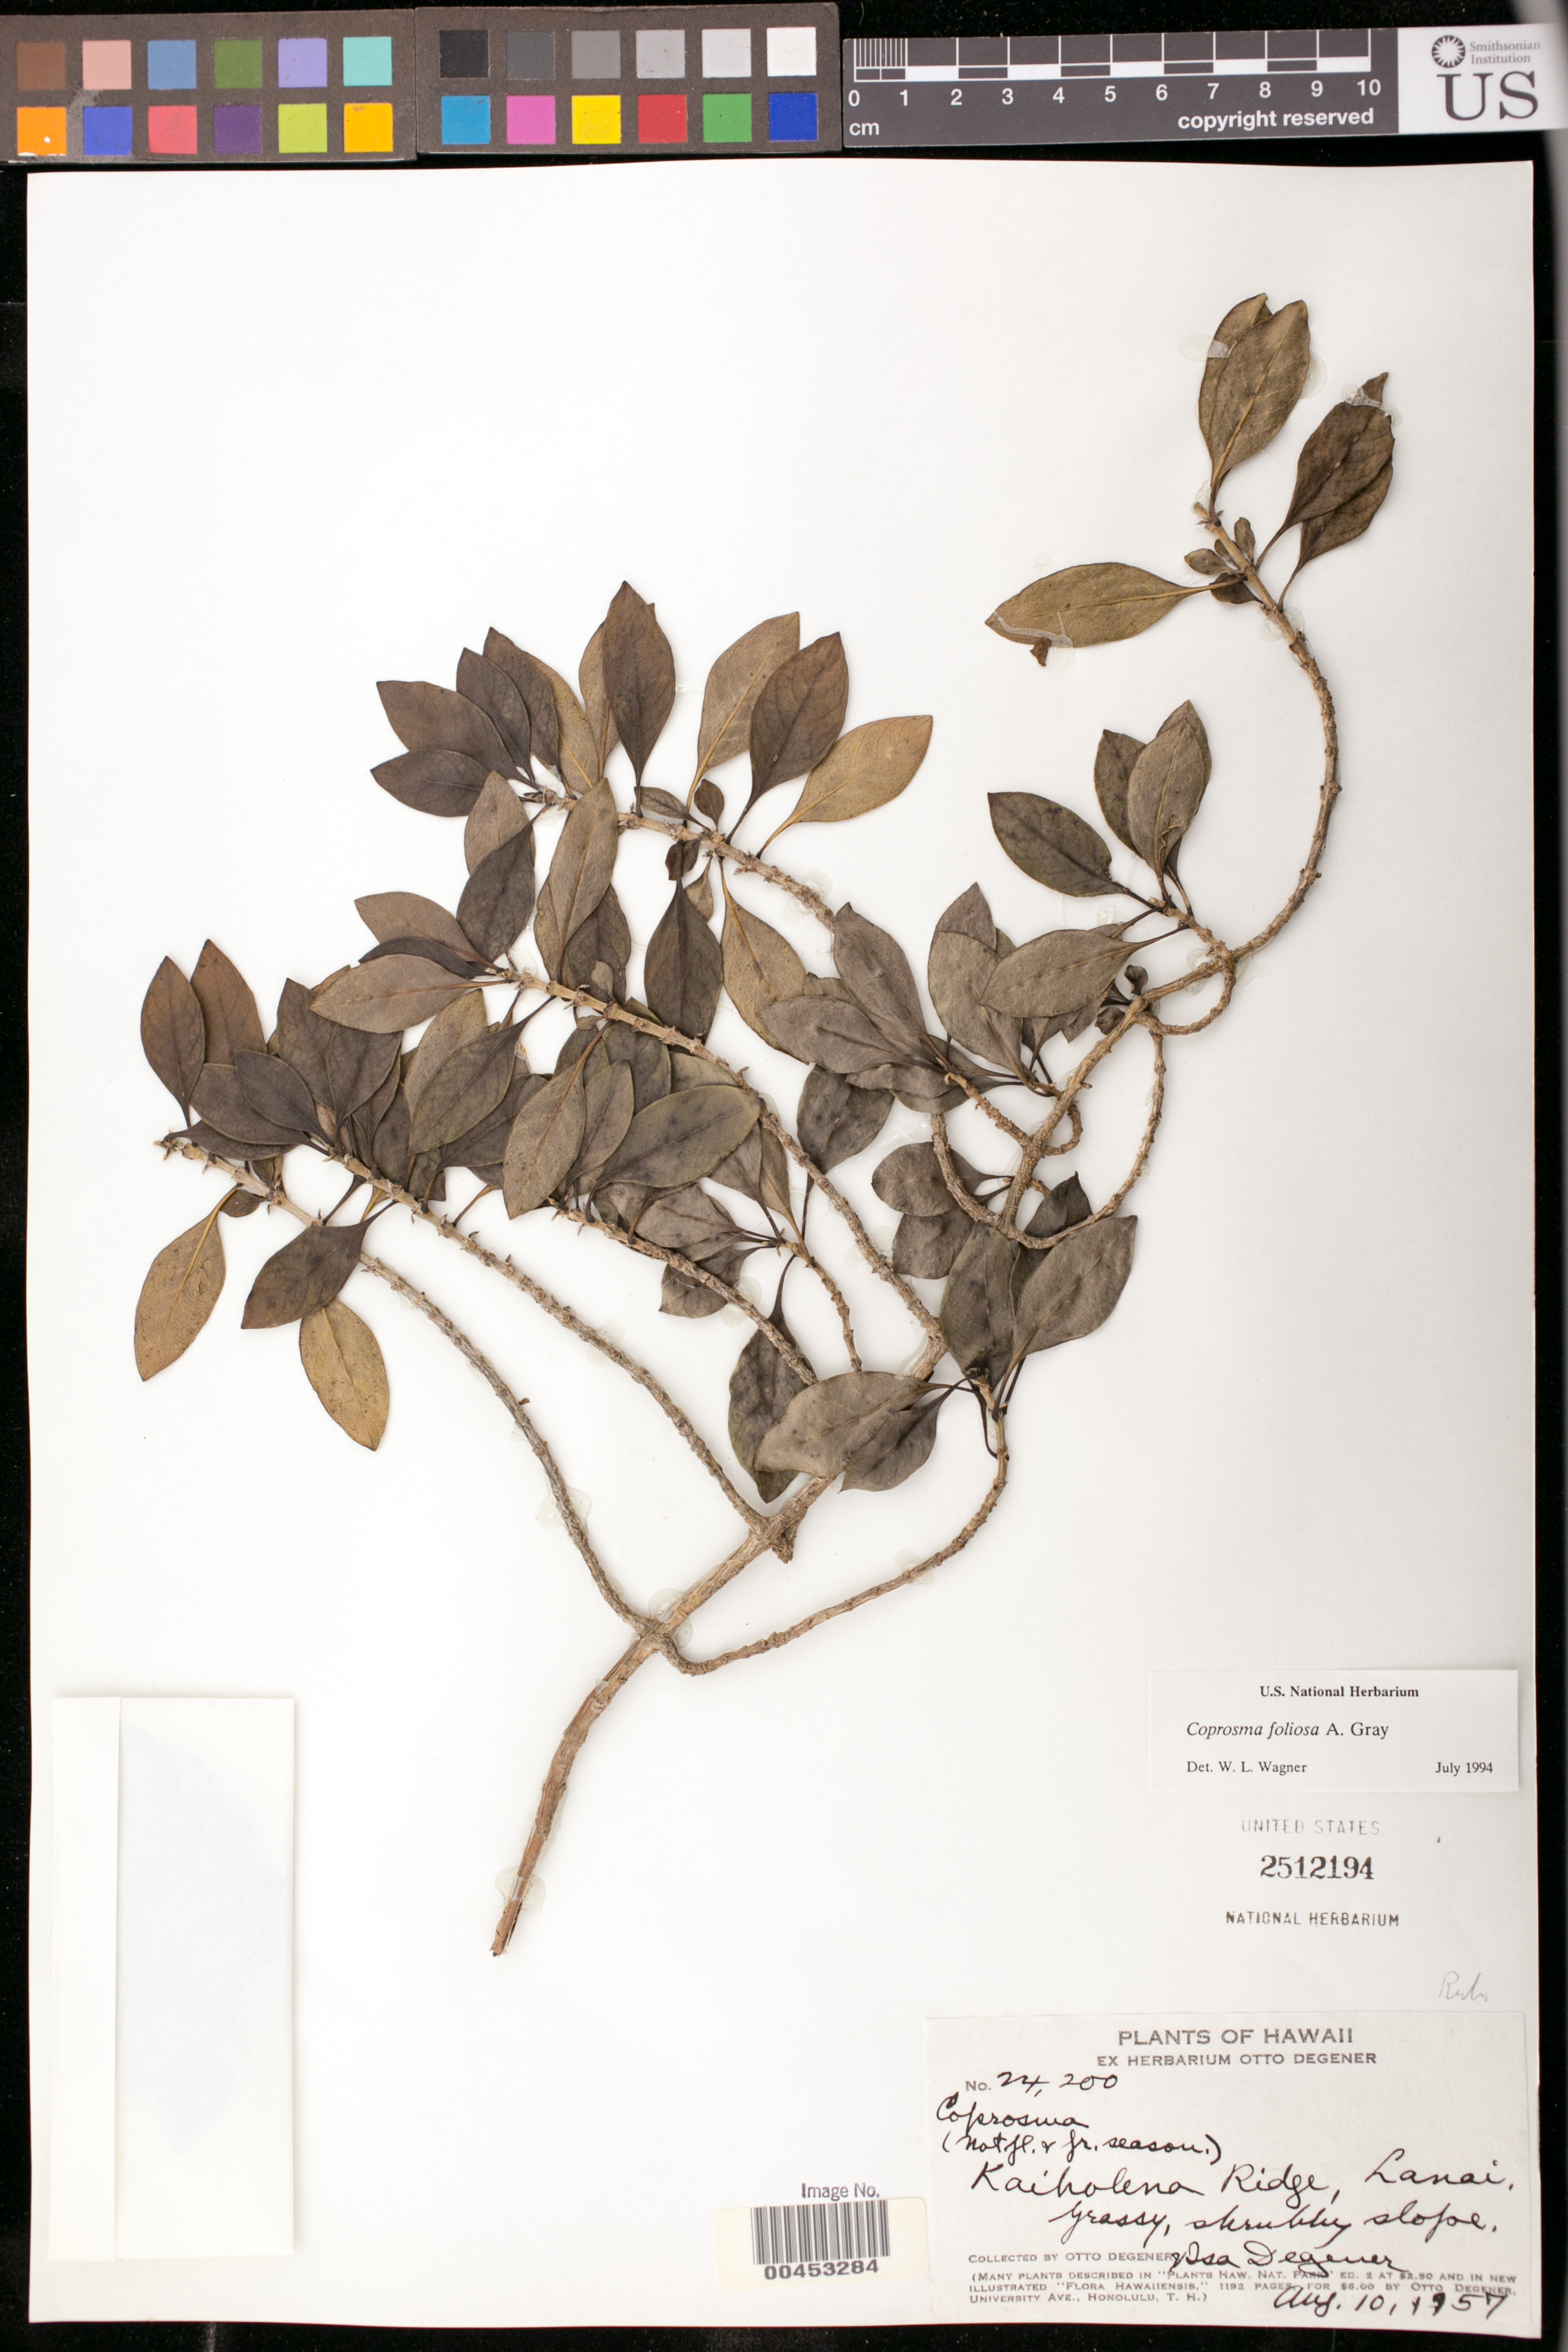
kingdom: Plantae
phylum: Tracheophyta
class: Magnoliopsida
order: Gentianales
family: Rubiaceae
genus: Coprosma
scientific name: Coprosma foliosa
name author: A. Gray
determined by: Wagner, W. L., (BOT), Smithsonian Institution - National Museum of Natural History (UNITED STATES)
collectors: O. Degener & I. Degener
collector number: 24200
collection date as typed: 10 Aug 1957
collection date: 1957-08-10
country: United States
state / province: Hawaii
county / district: Maui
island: Lana'i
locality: Kaiholena Ridge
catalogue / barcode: US 2512194